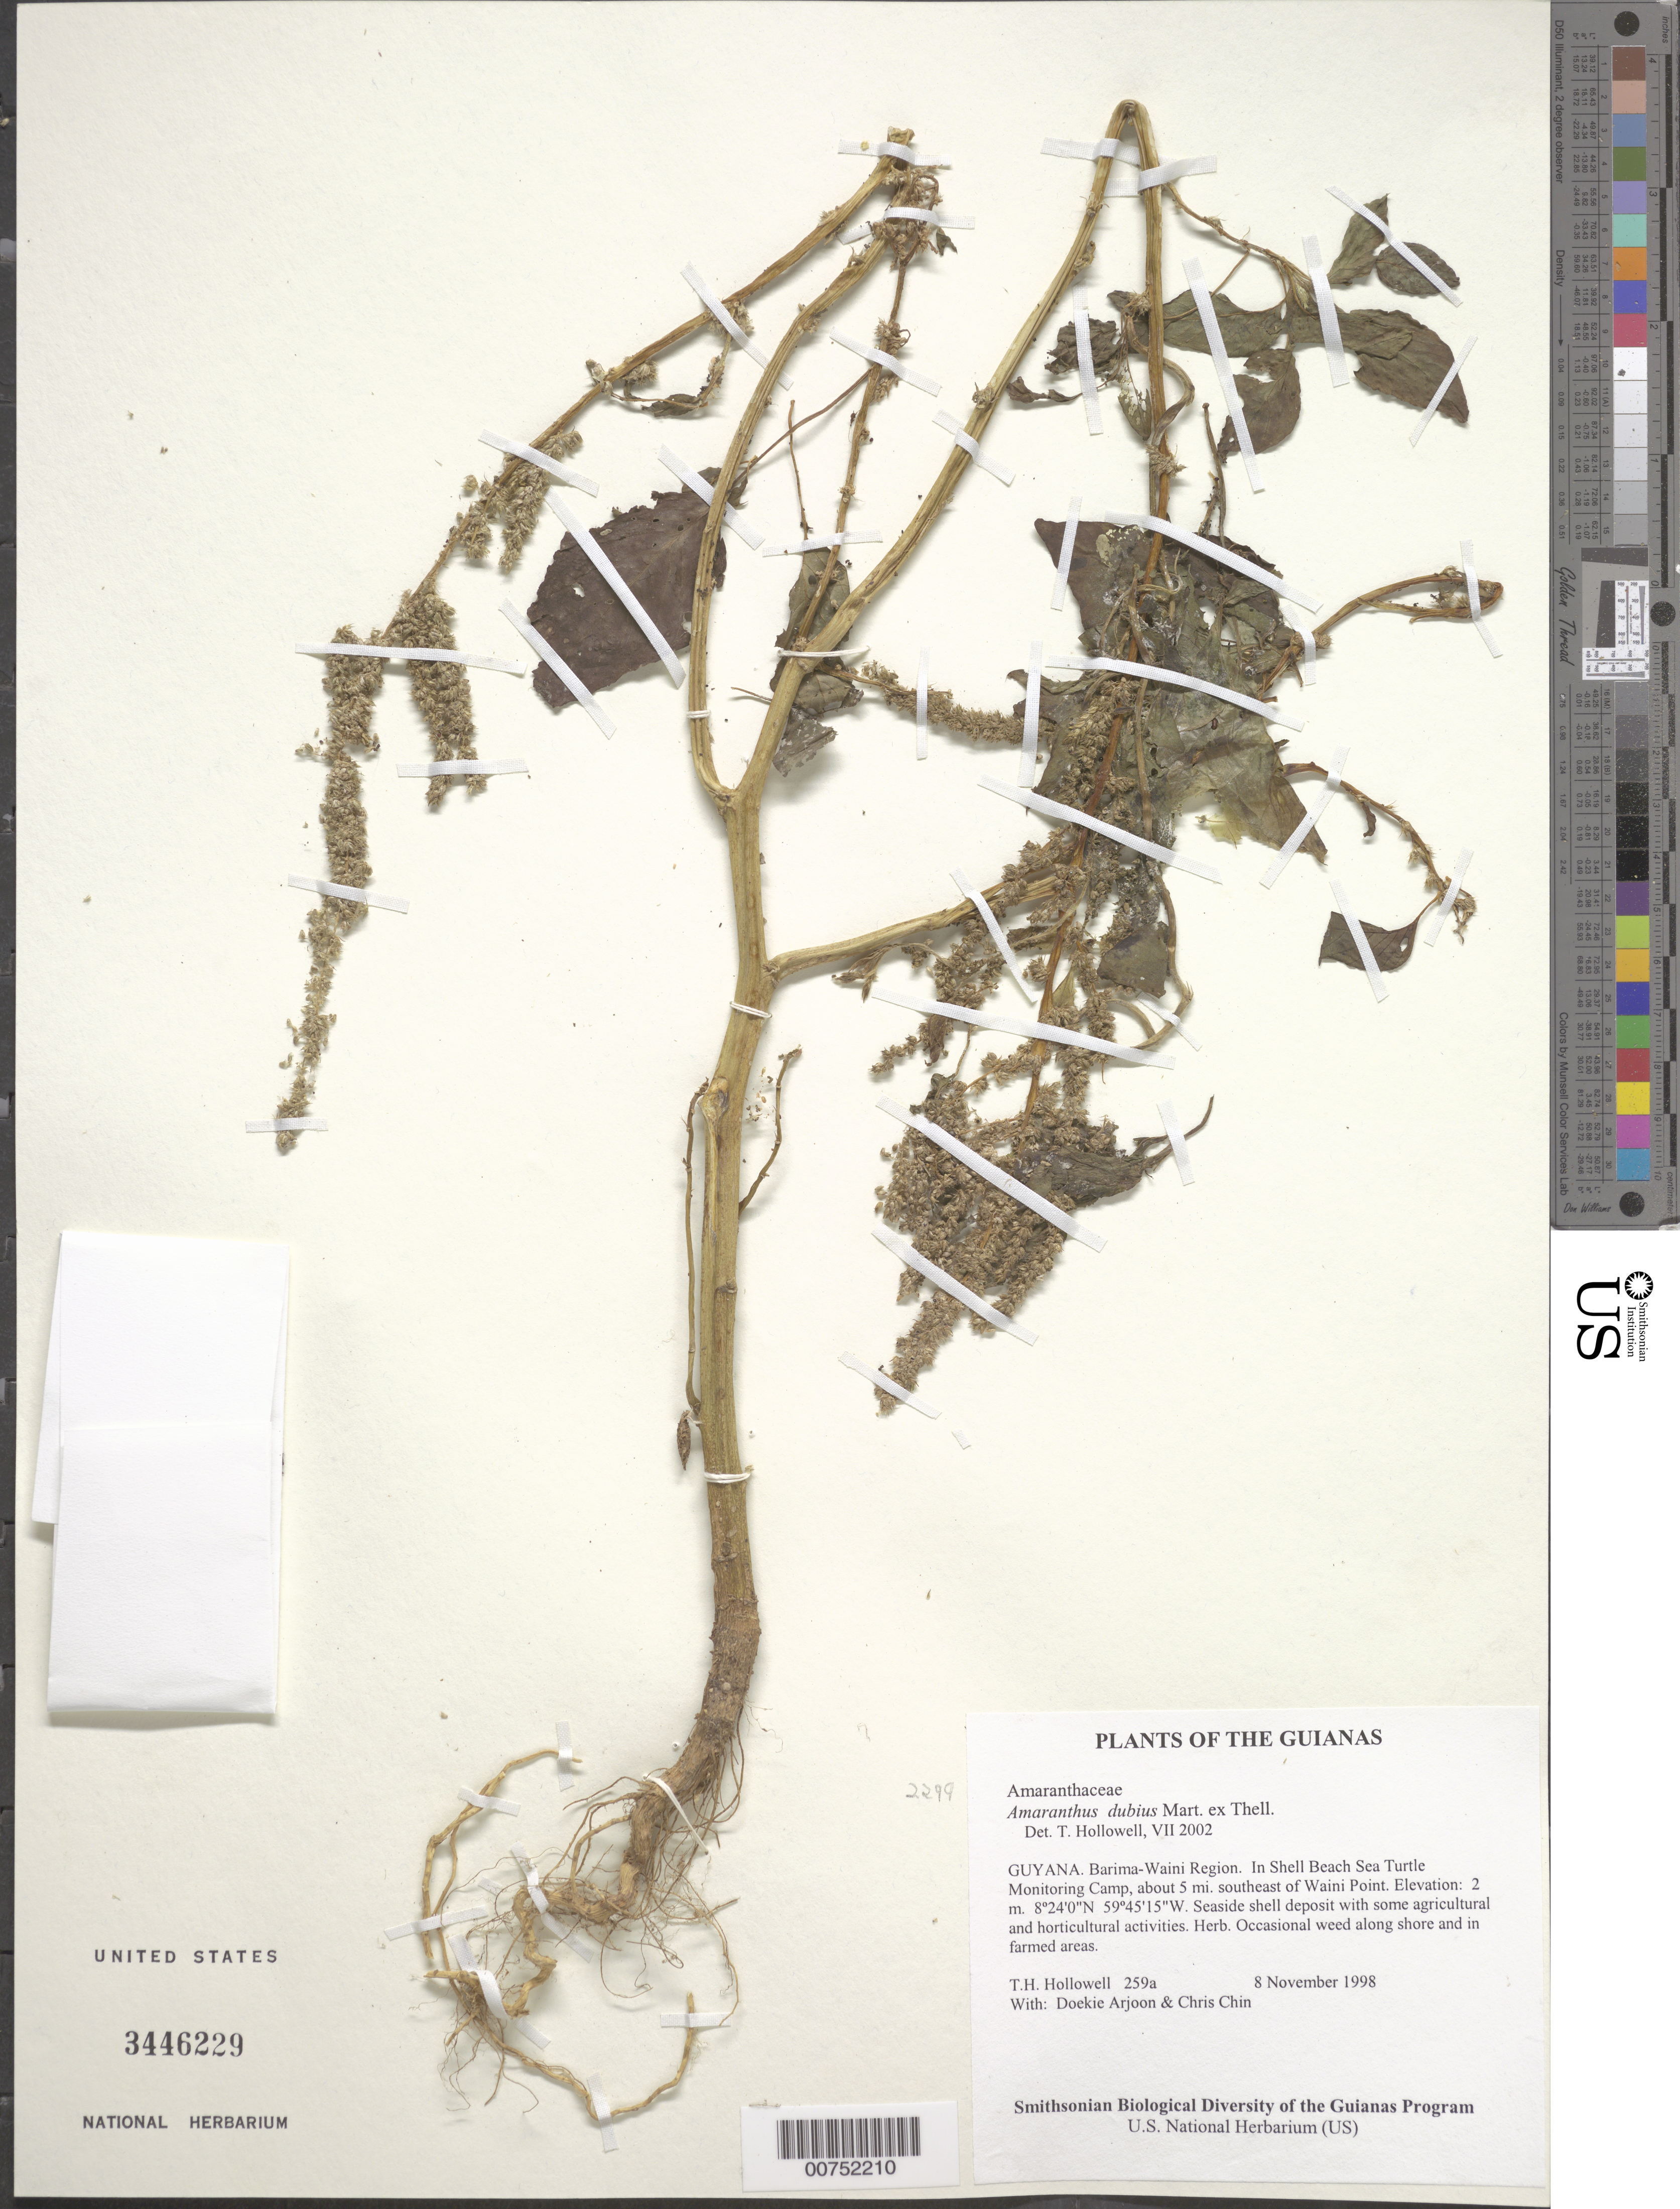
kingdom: Plantae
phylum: Tracheophyta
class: Magnoliopsida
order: Caryophyllales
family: Amaranthaceae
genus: Amaranthus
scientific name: Amaranthus dubius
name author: Mart. ex Thell.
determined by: Hollowell, T. H., (BOT), Smithsonian Institution - National Museum of Natural History (UNITED STATES)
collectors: T. Hollowell, D. Arjoon & C. Chin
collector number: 259 a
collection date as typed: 8 November 1998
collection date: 1998-11-08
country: Guyana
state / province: Barima-Waini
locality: In Shell Beach Sea Turtle Monitoring Camp, about 5 mi. southeast of Waini Point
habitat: Seaside shell deposit with some agricultural and horticultural activities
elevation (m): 2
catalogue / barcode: US 3446229